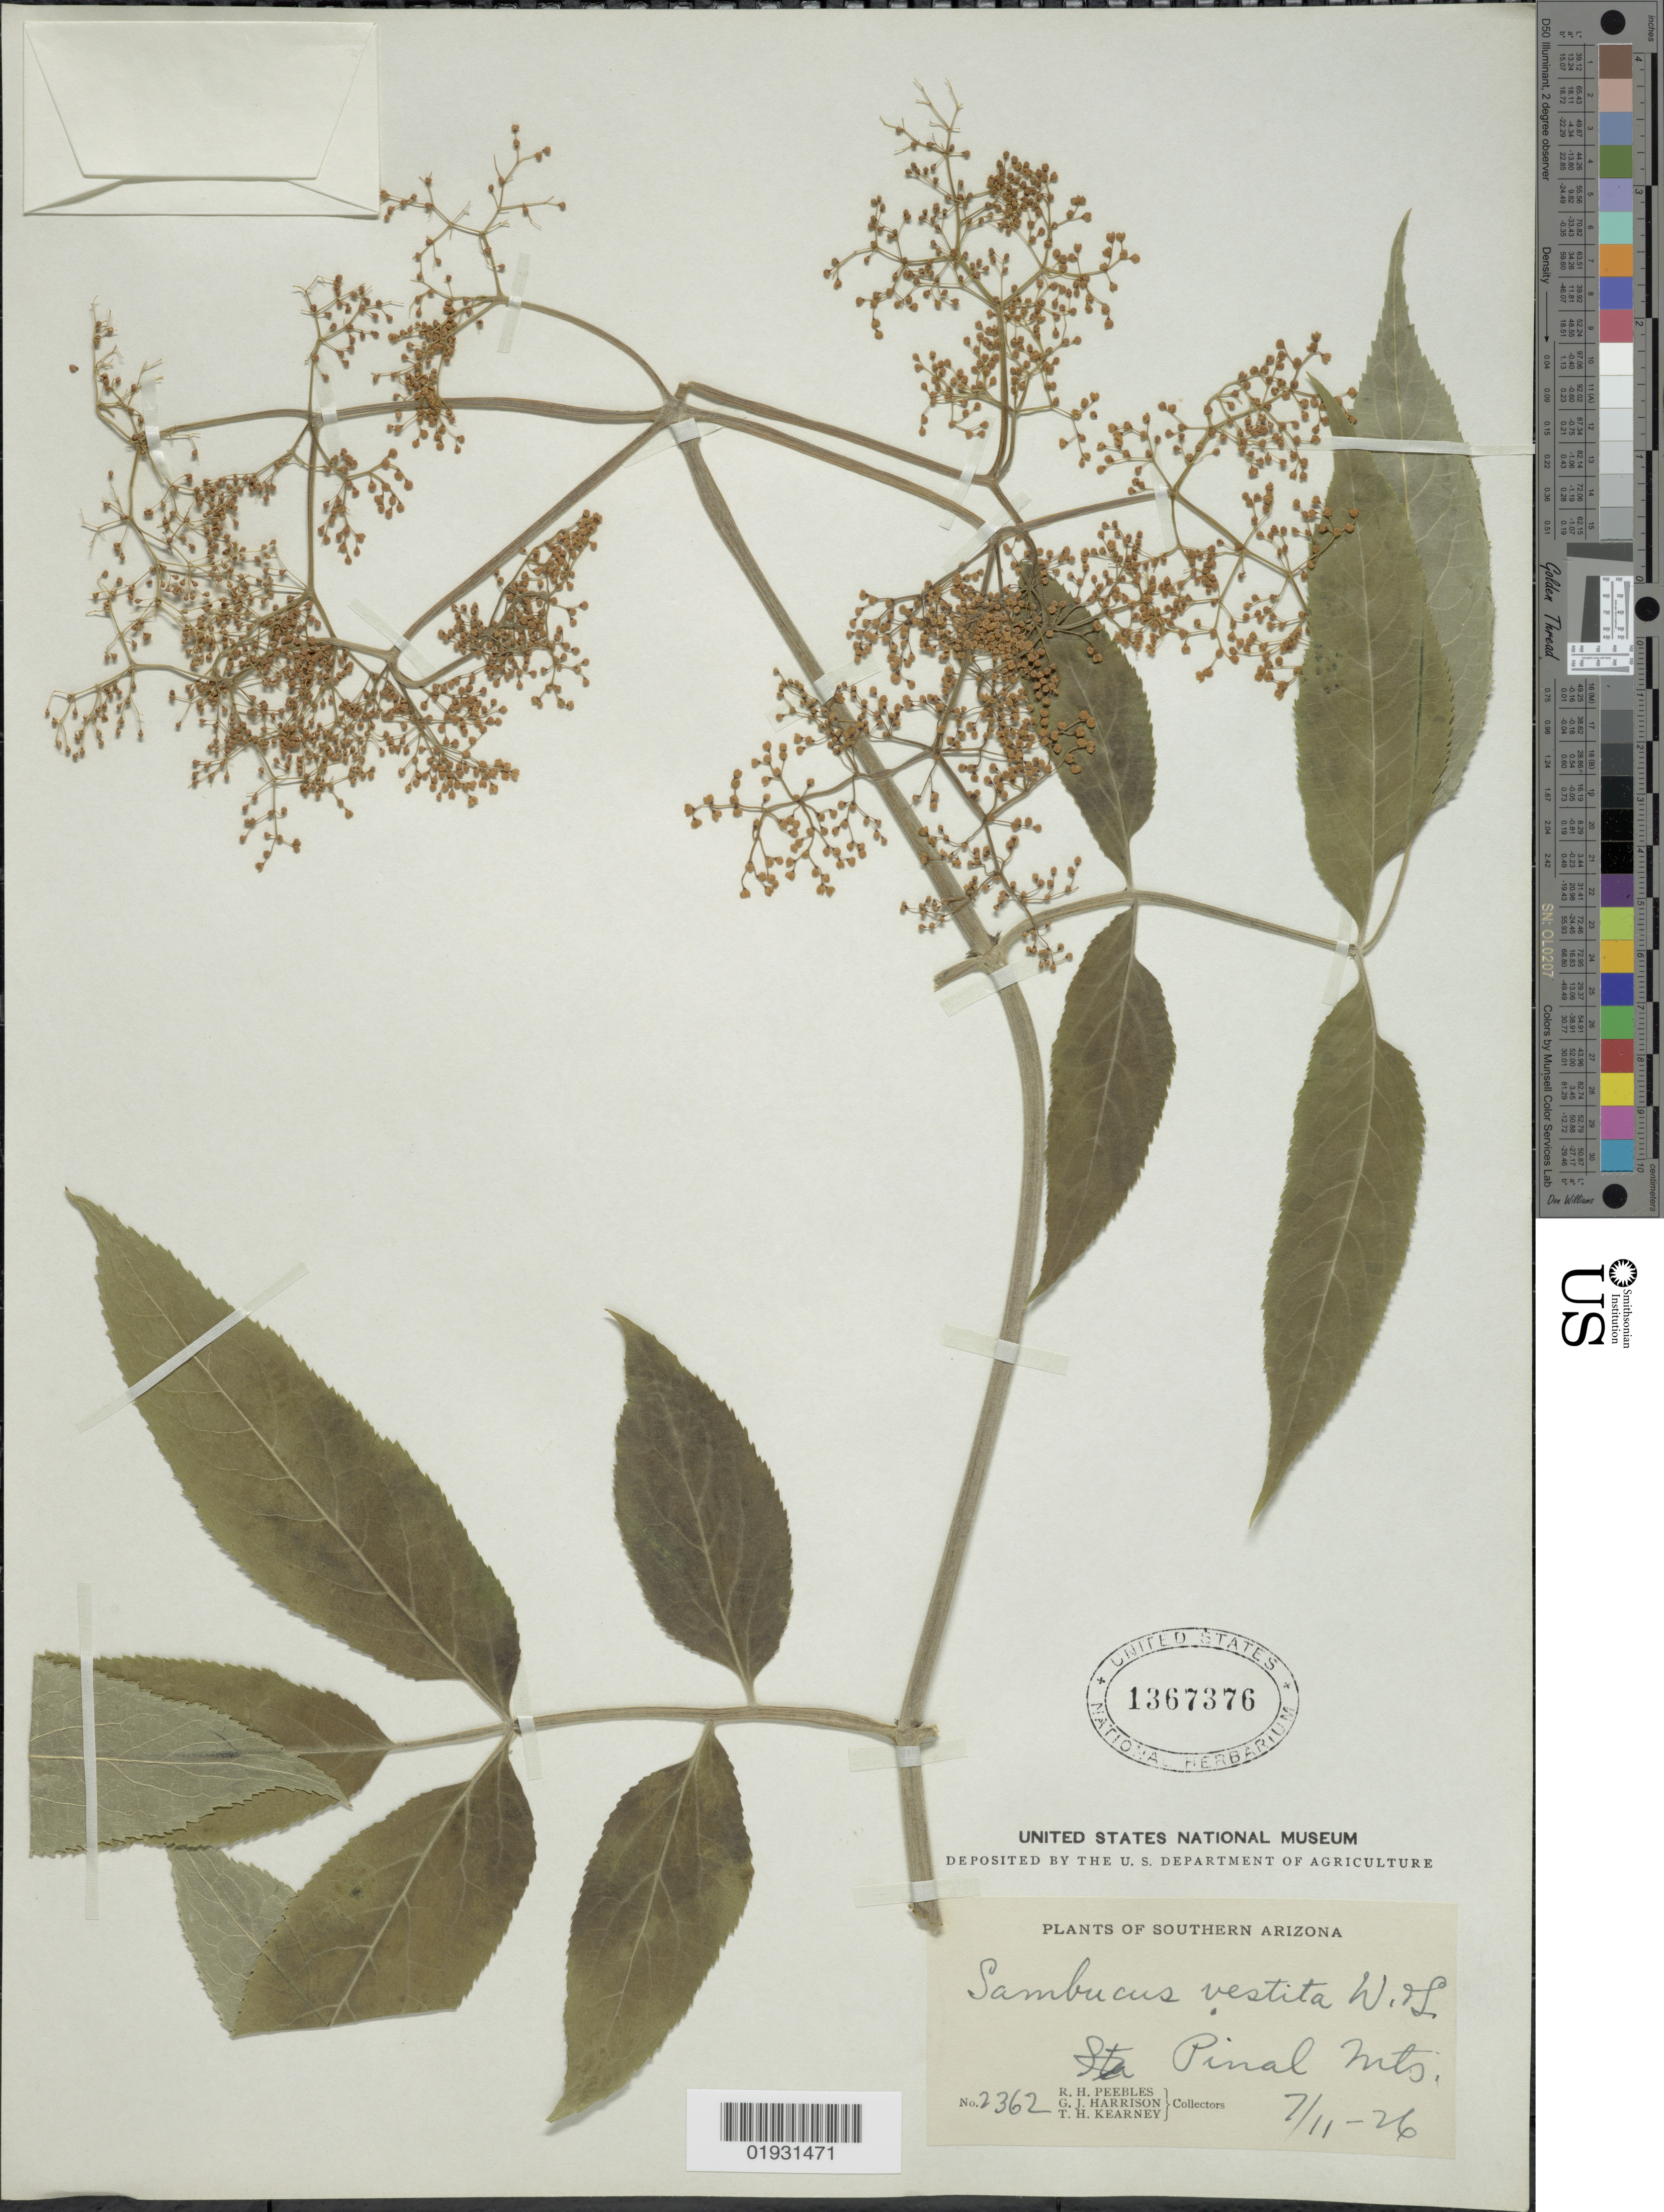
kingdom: Plantae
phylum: Tracheophyta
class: Magnoliopsida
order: Dipsacales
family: Viburnaceae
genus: Sambucus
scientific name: Sambucus vestita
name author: Wooton & Standl.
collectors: R. H. Peebles, G. J. Harrison & T. H. Kearney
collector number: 2362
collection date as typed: Transcribed d/m/y: 7/11/26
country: United States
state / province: Arizona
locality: Southern Arizona. Pinal Mts.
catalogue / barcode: US 1367376